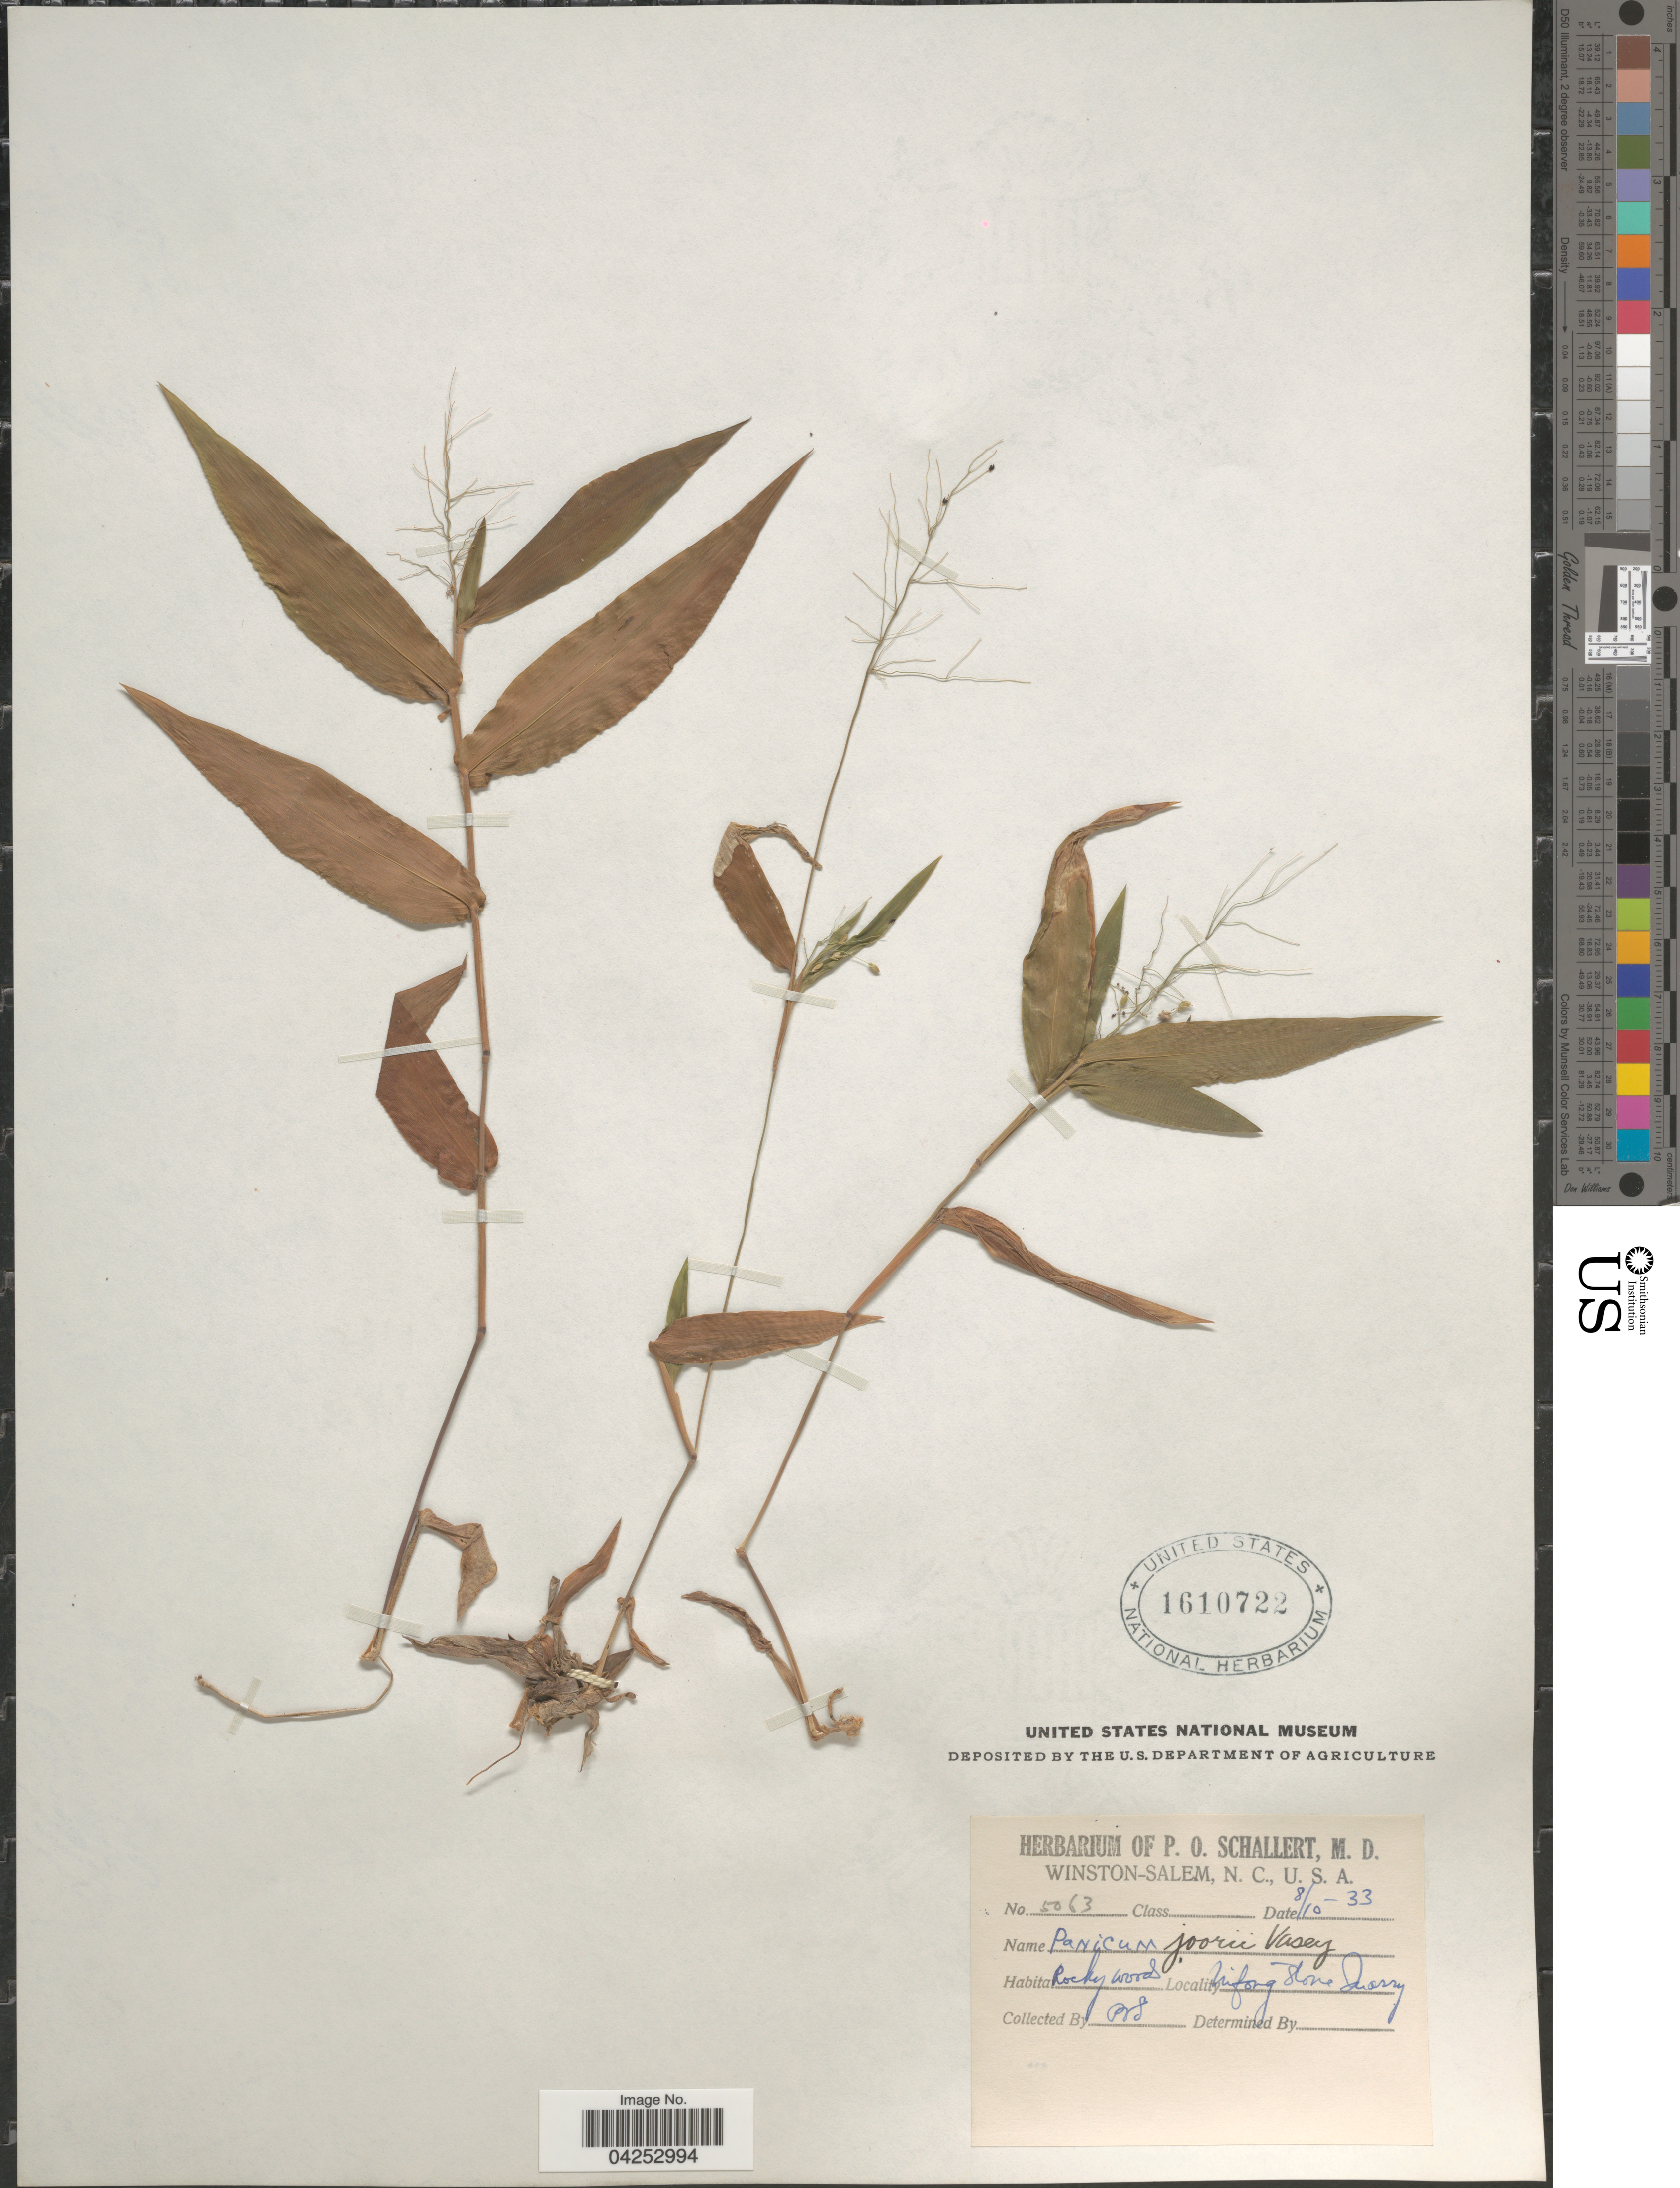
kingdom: Plantae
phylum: Tracheophyta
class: Liliopsida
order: Poales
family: Poaceae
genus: Dichanthelium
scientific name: Dichanthelium boscii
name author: (Poir.) Gould & C.A. Clark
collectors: P. Schallert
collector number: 5063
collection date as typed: Transcribed d/m/y: 10/8/33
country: United States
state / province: North Carolina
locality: Rocky woods. Nifong Stone Quarry.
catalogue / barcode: US 1610722